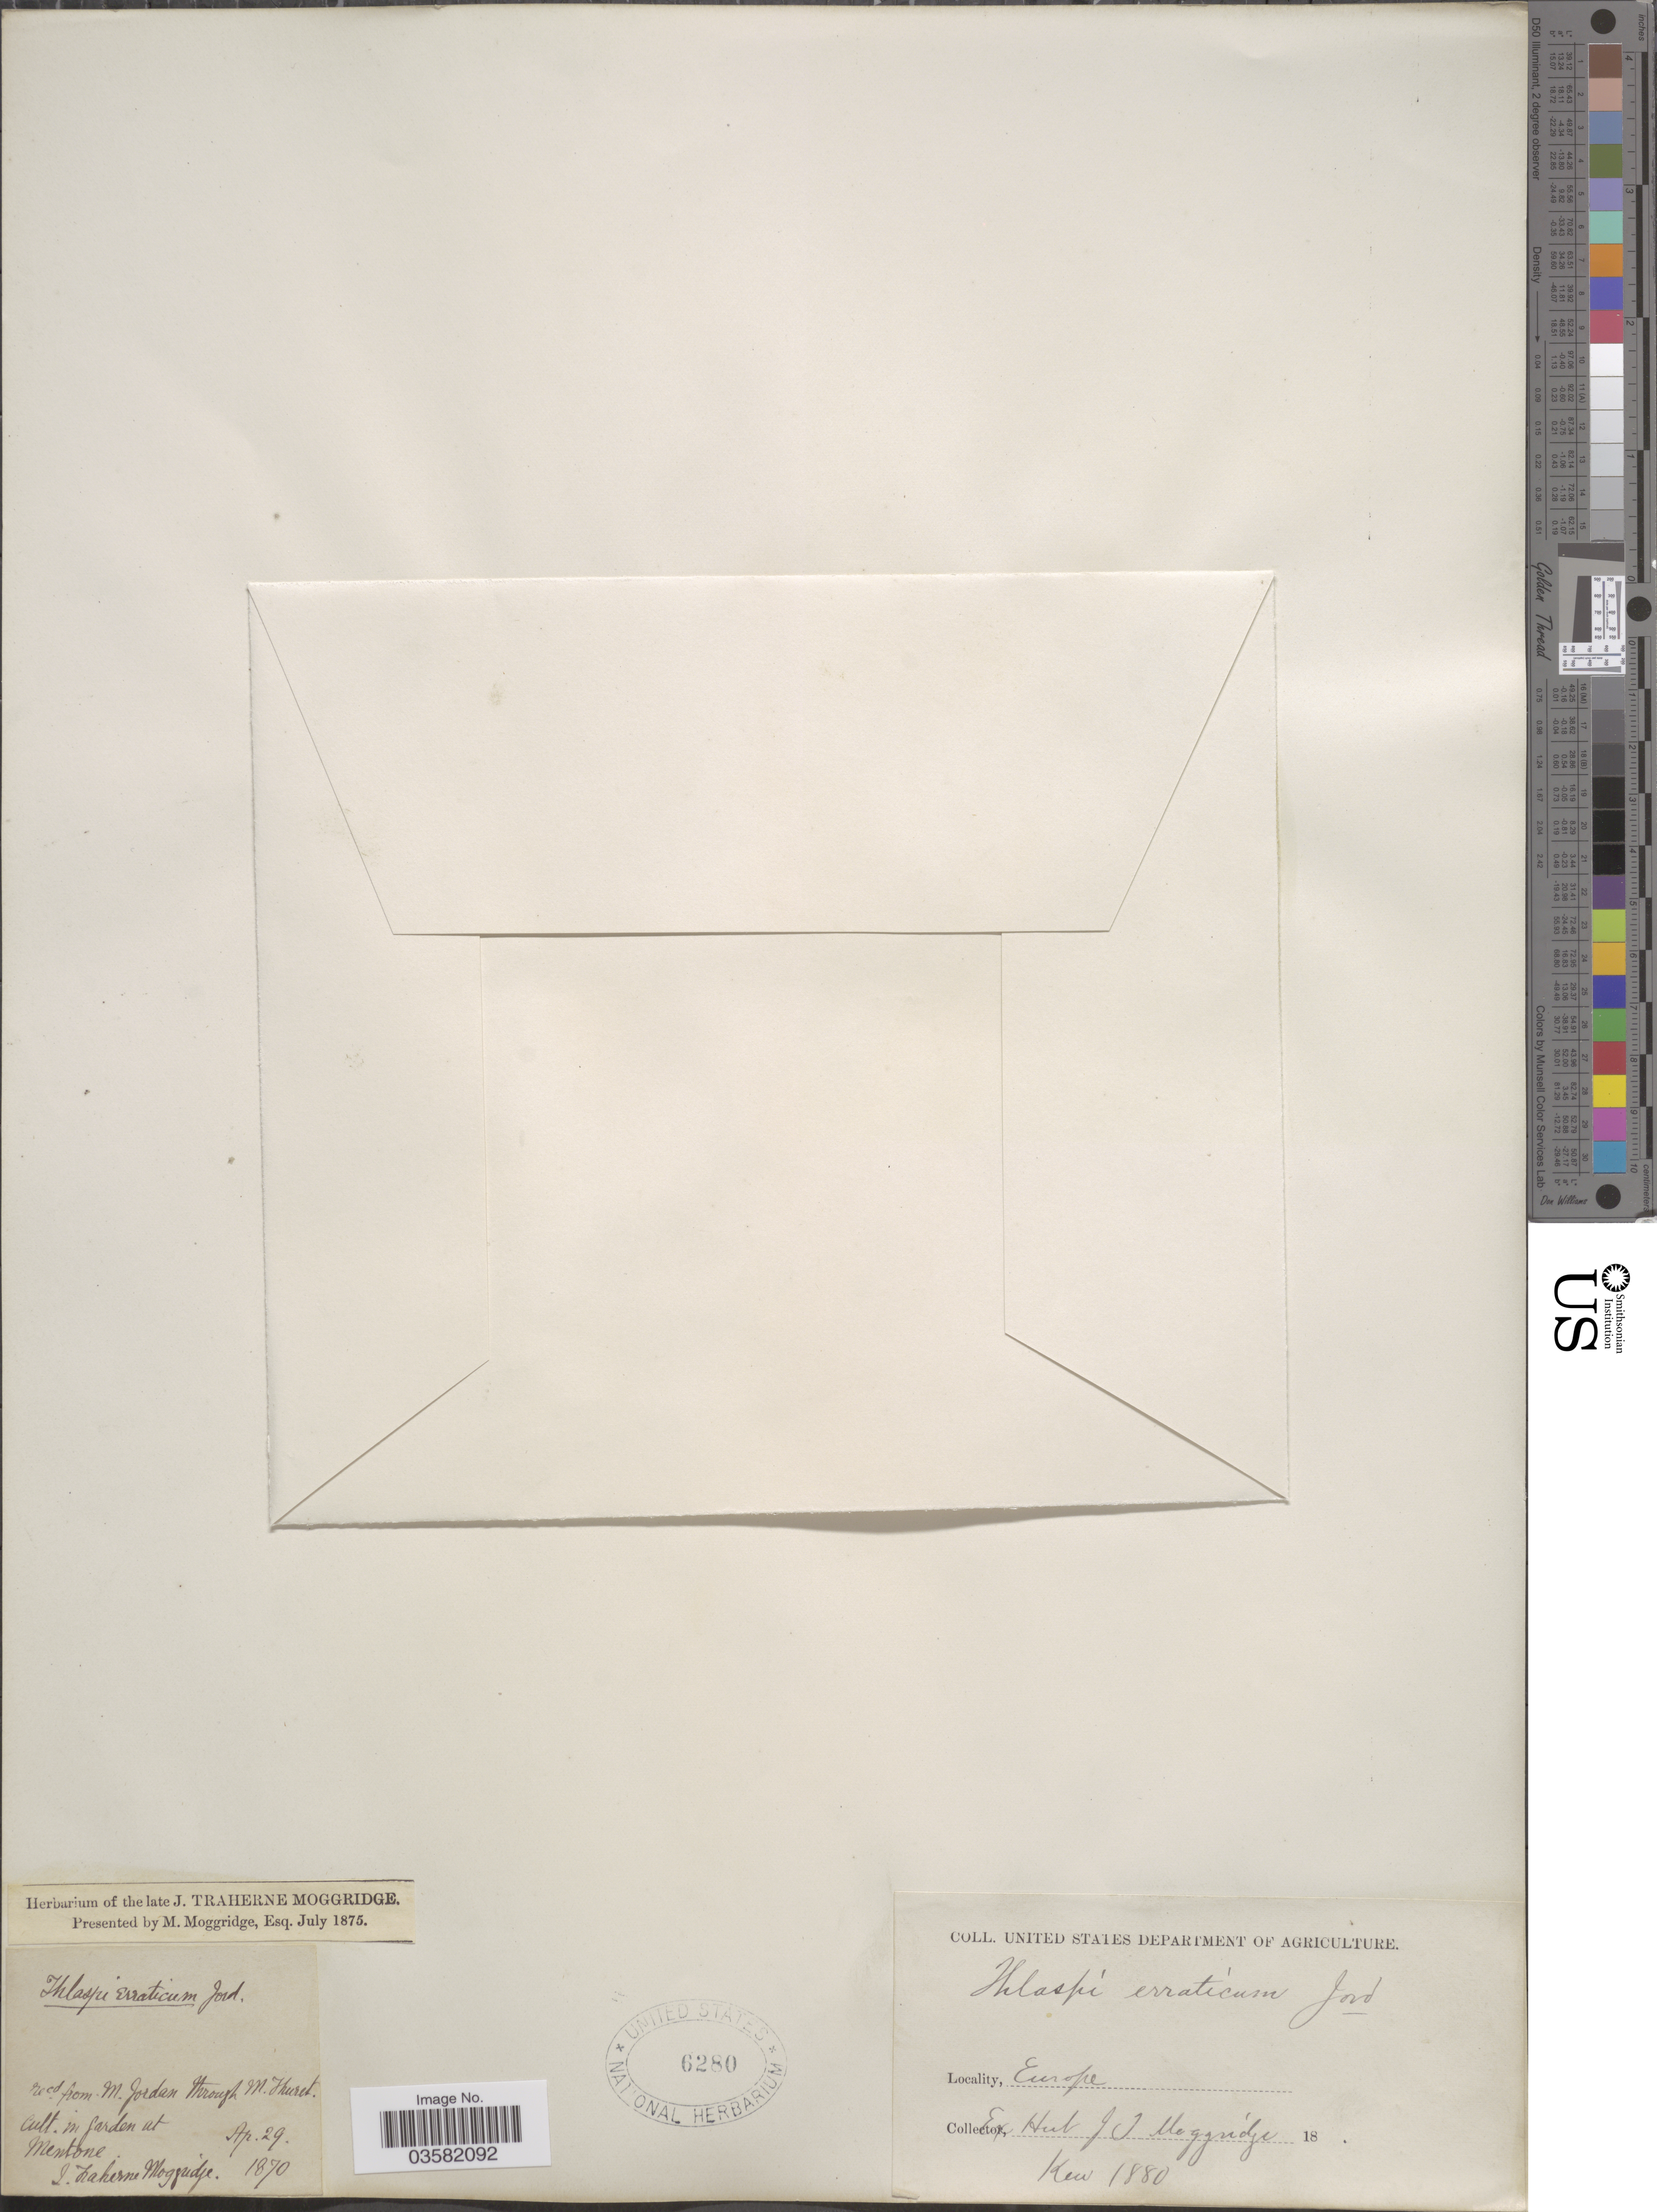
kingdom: Plantae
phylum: Tracheophyta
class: Magnoliopsida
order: Brassicales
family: Brassicaceae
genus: Thlaspi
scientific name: Thlaspi erraticum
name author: Jord.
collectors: J. T. Moggridge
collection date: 1870-04-29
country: France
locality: Mentone.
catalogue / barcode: US 6280